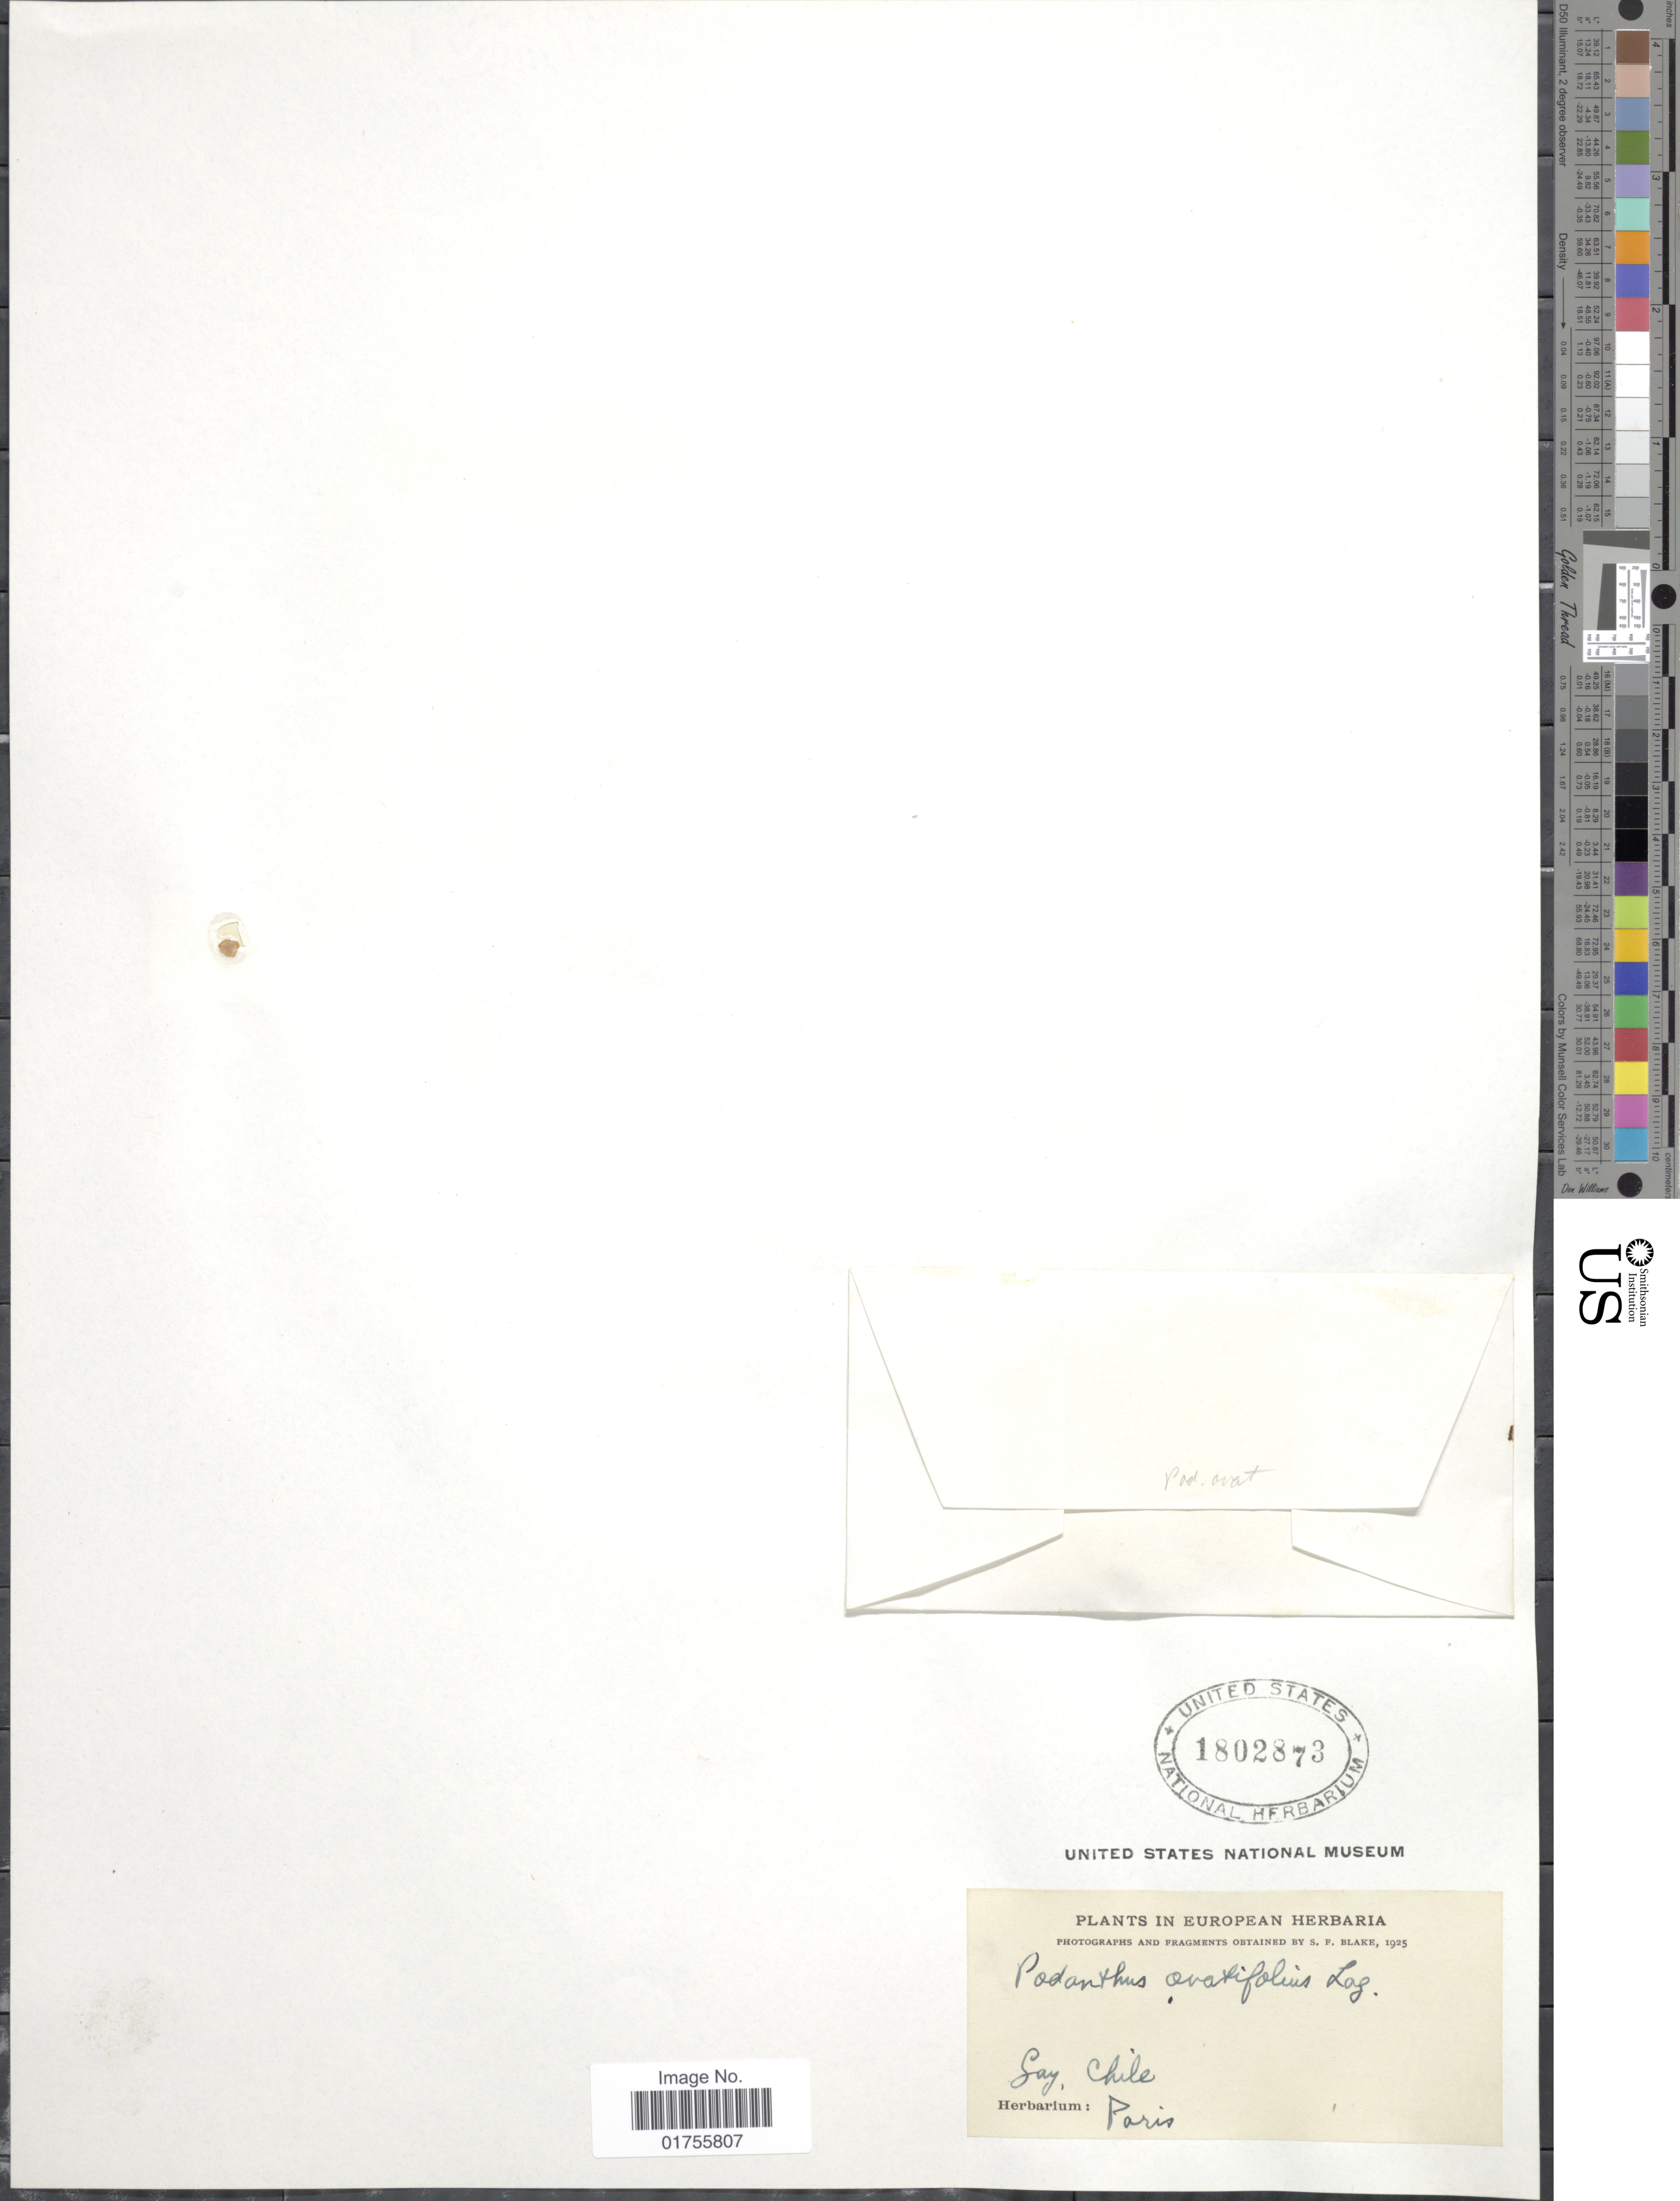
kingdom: Plantae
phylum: Tracheophyta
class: Magnoliopsida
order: Asterales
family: Asteraceae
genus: Podanthus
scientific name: Podanthus ovalifolius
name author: Lag.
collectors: ex herb. Paris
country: Chile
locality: Gay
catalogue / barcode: US 1802873